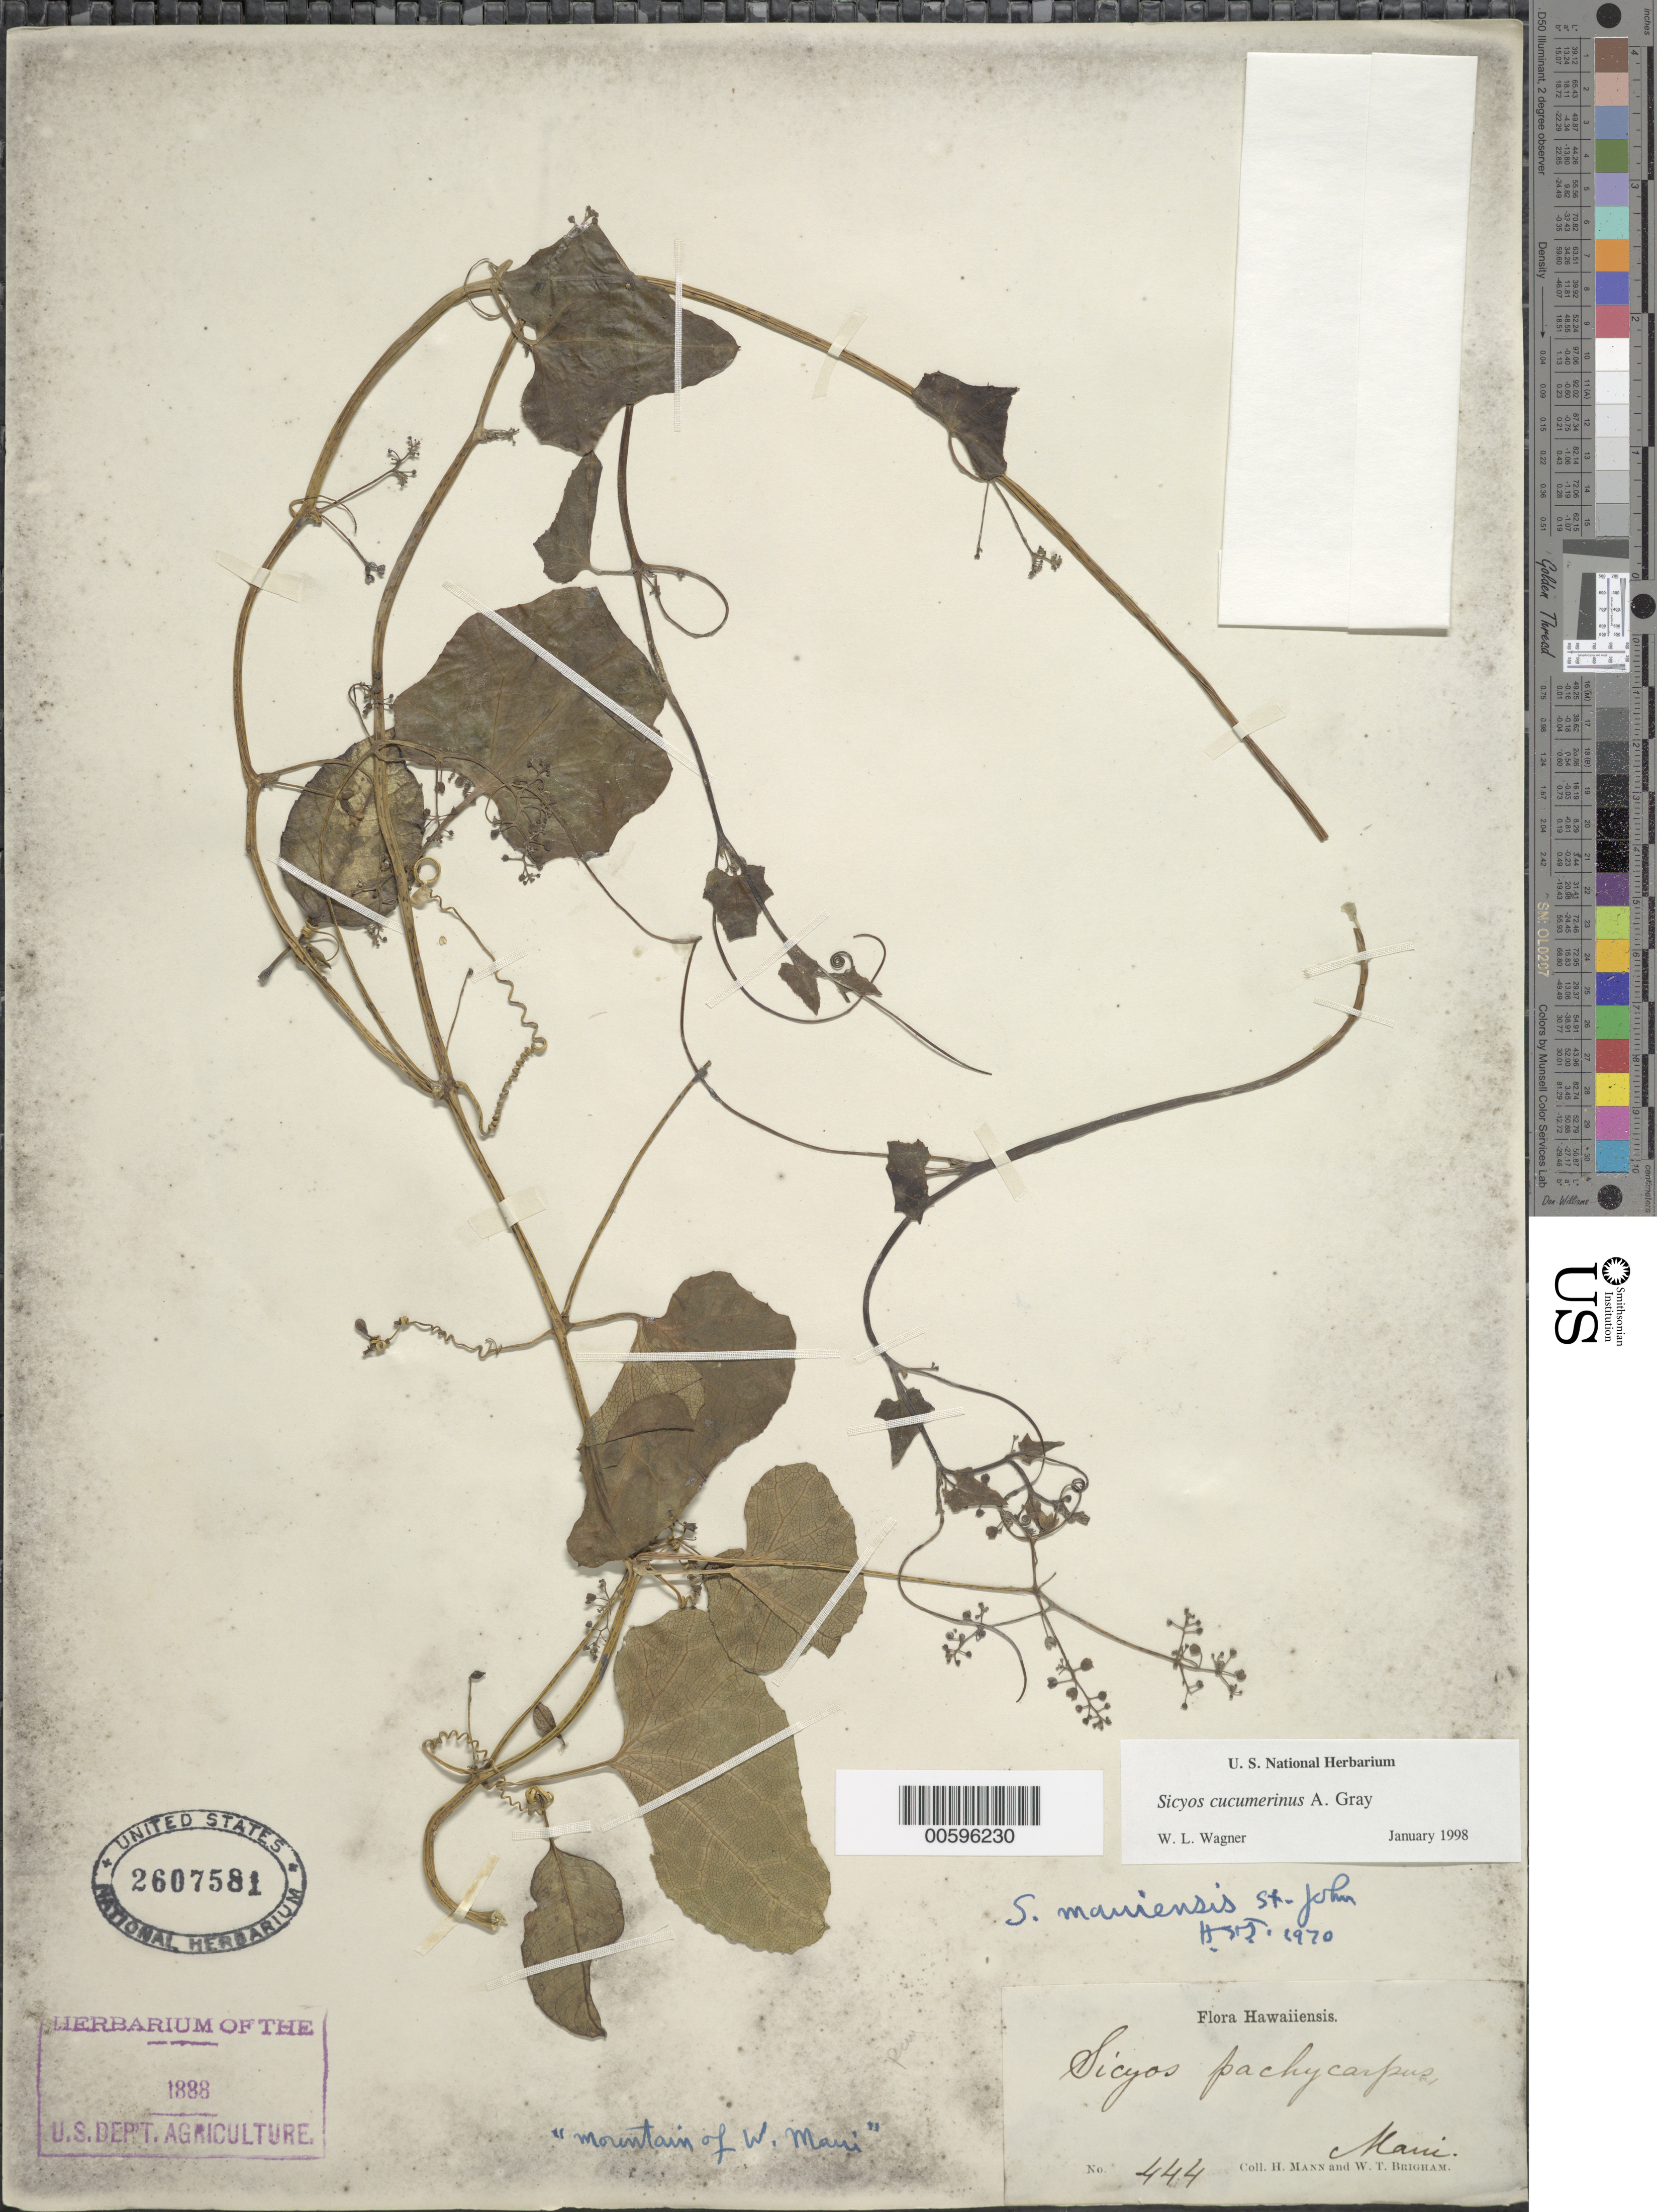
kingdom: Plantae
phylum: Tracheophyta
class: Magnoliopsida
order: Cucurbitales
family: Cucurbitaceae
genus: Sicyos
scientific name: Sicyos cucumerinus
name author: A. Gray in Wilkes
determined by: Wagner, W. L., (BOT), Smithsonian Institution - National Museum of Natural History (UNITED STATES)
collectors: H. Mann & W. T. Brigham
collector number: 444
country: United States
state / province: Hawaii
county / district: Maui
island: Maui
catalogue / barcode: US 2607581